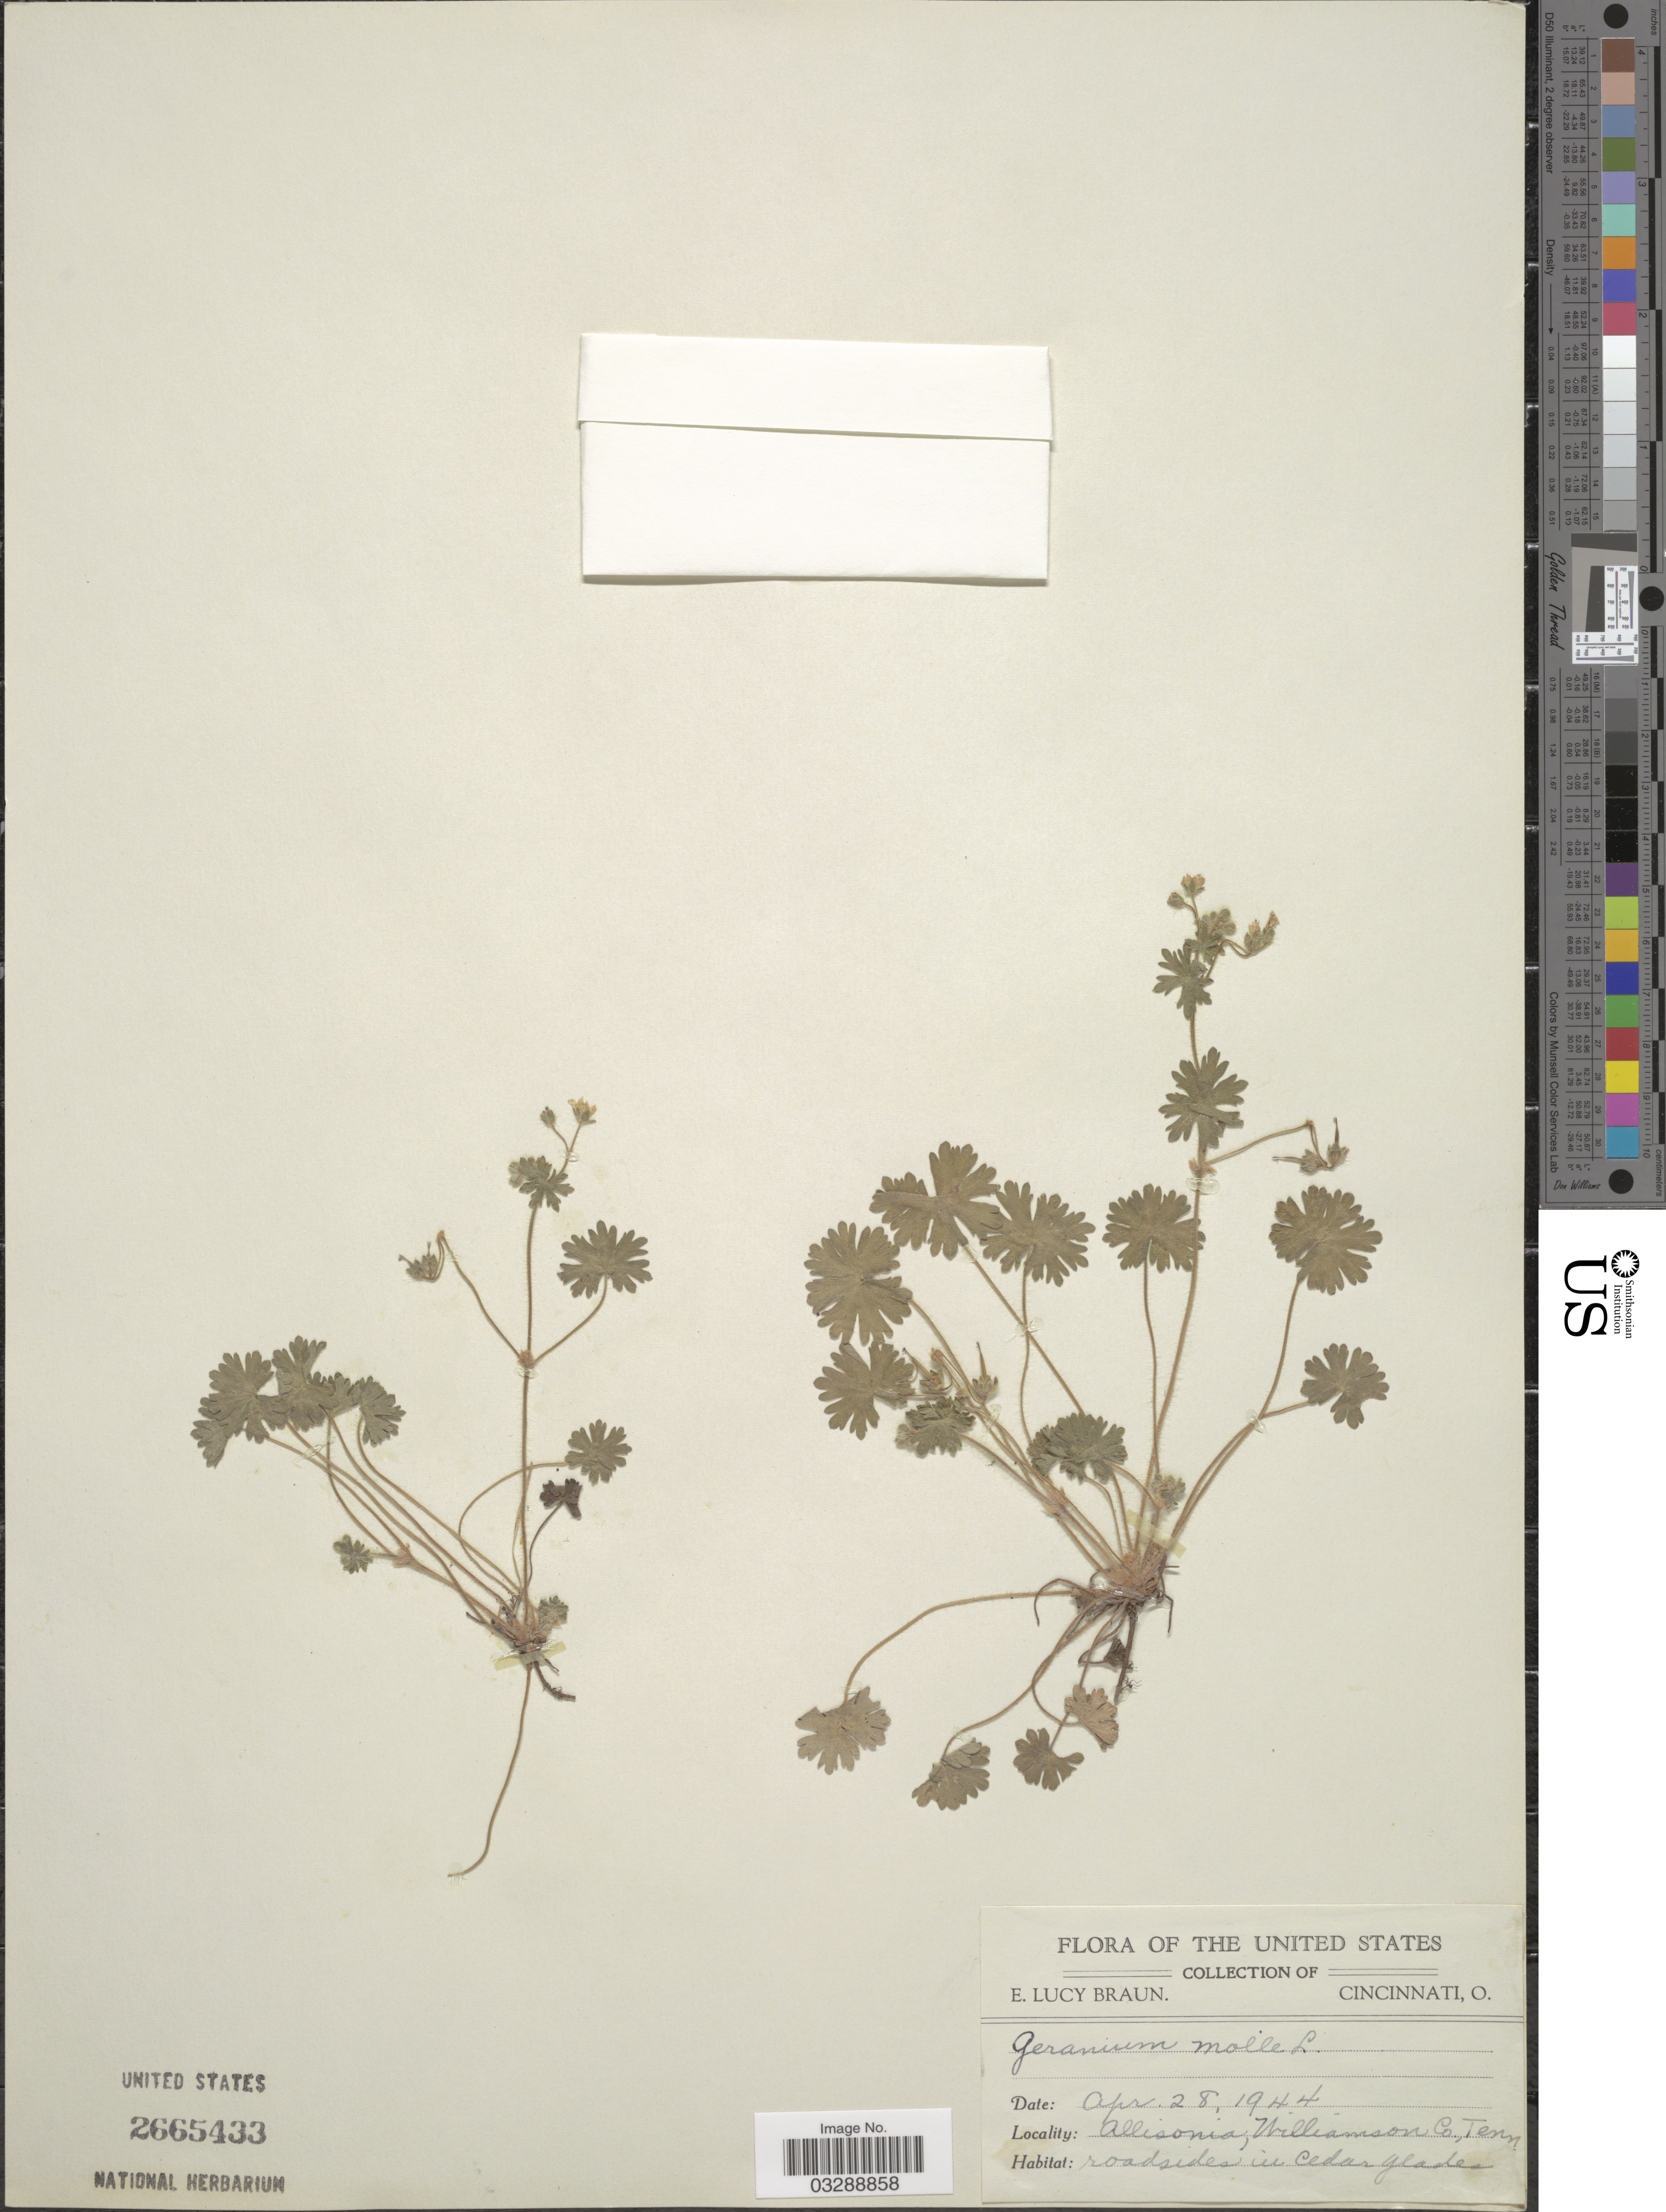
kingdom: Plantae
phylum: Tracheophyta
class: Magnoliopsida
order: Geraniales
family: Geraniaceae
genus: Geranium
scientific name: Geranium molle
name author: L.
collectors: E. L. Braun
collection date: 1944-04-28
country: United States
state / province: Tennessee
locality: Allisonia, Williamson Co.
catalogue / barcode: US 2665433